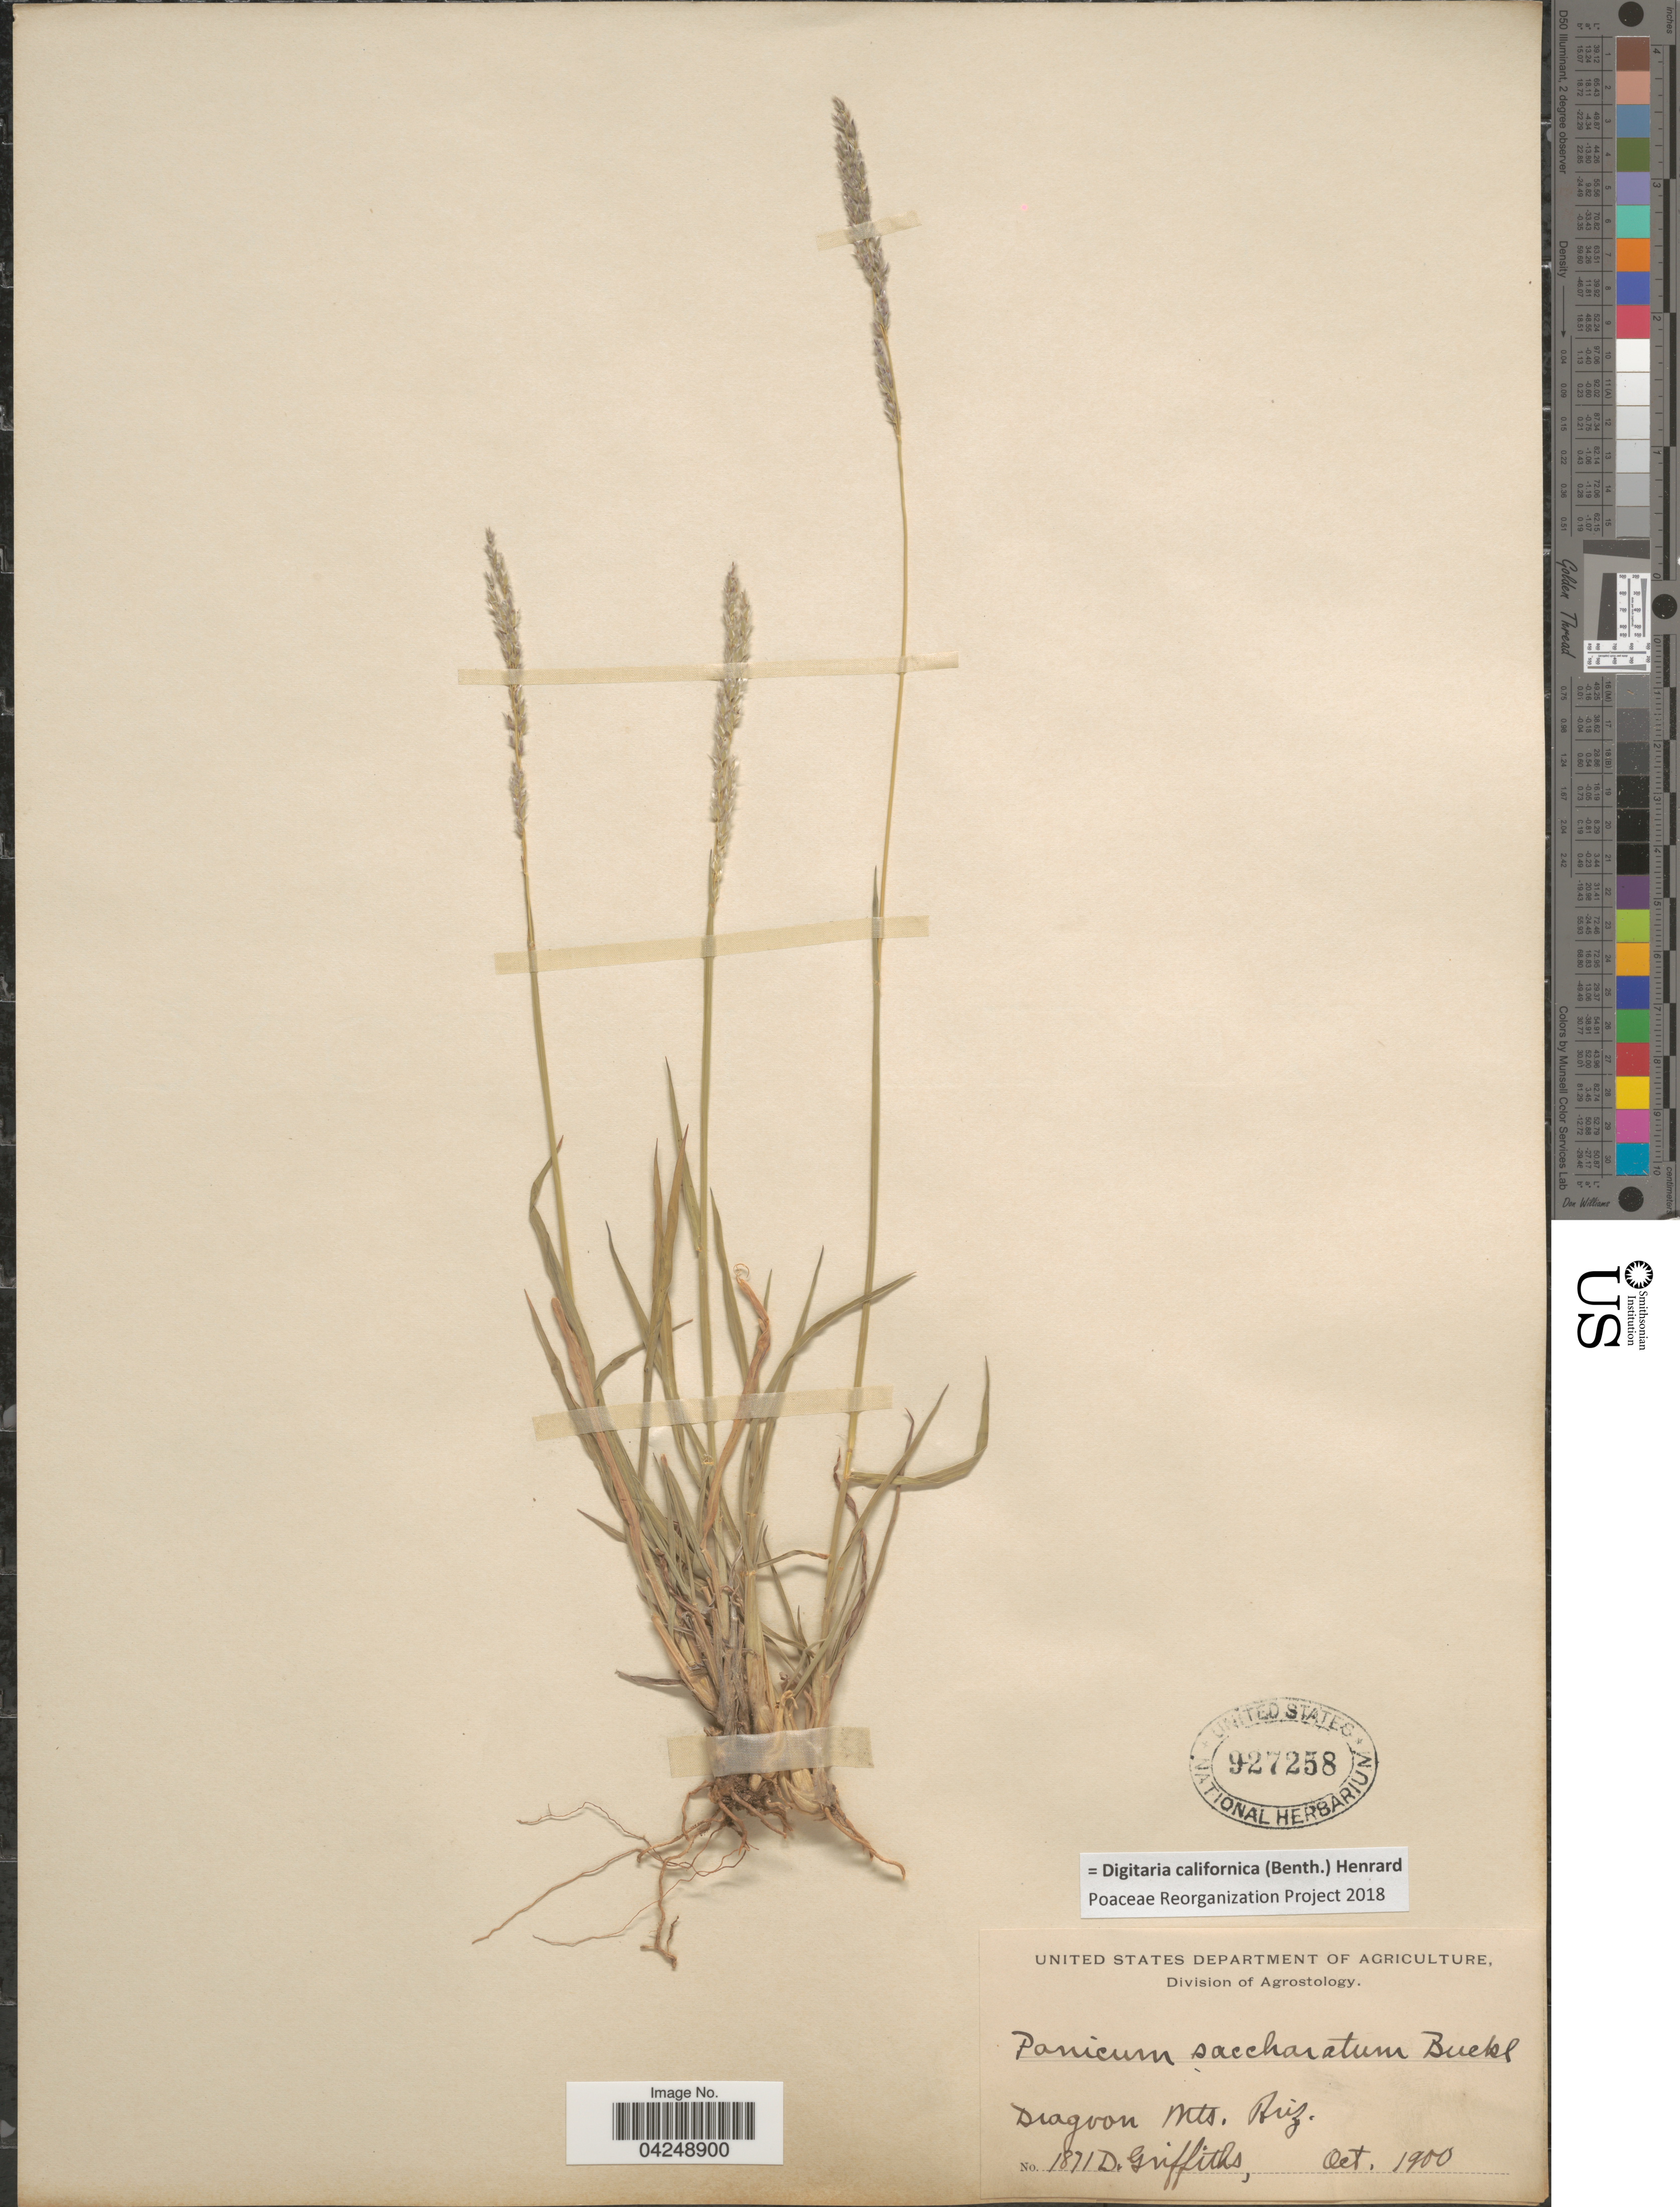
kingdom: Plantae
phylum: Tracheophyta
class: Liliopsida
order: Poales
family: Poaceae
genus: Digitaria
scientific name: Digitaria californica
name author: (Benth.) Henr.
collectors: D. Griffiths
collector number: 1871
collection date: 1900-10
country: United States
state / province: Arizona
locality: Dragoon Mts.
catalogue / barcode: US 927258